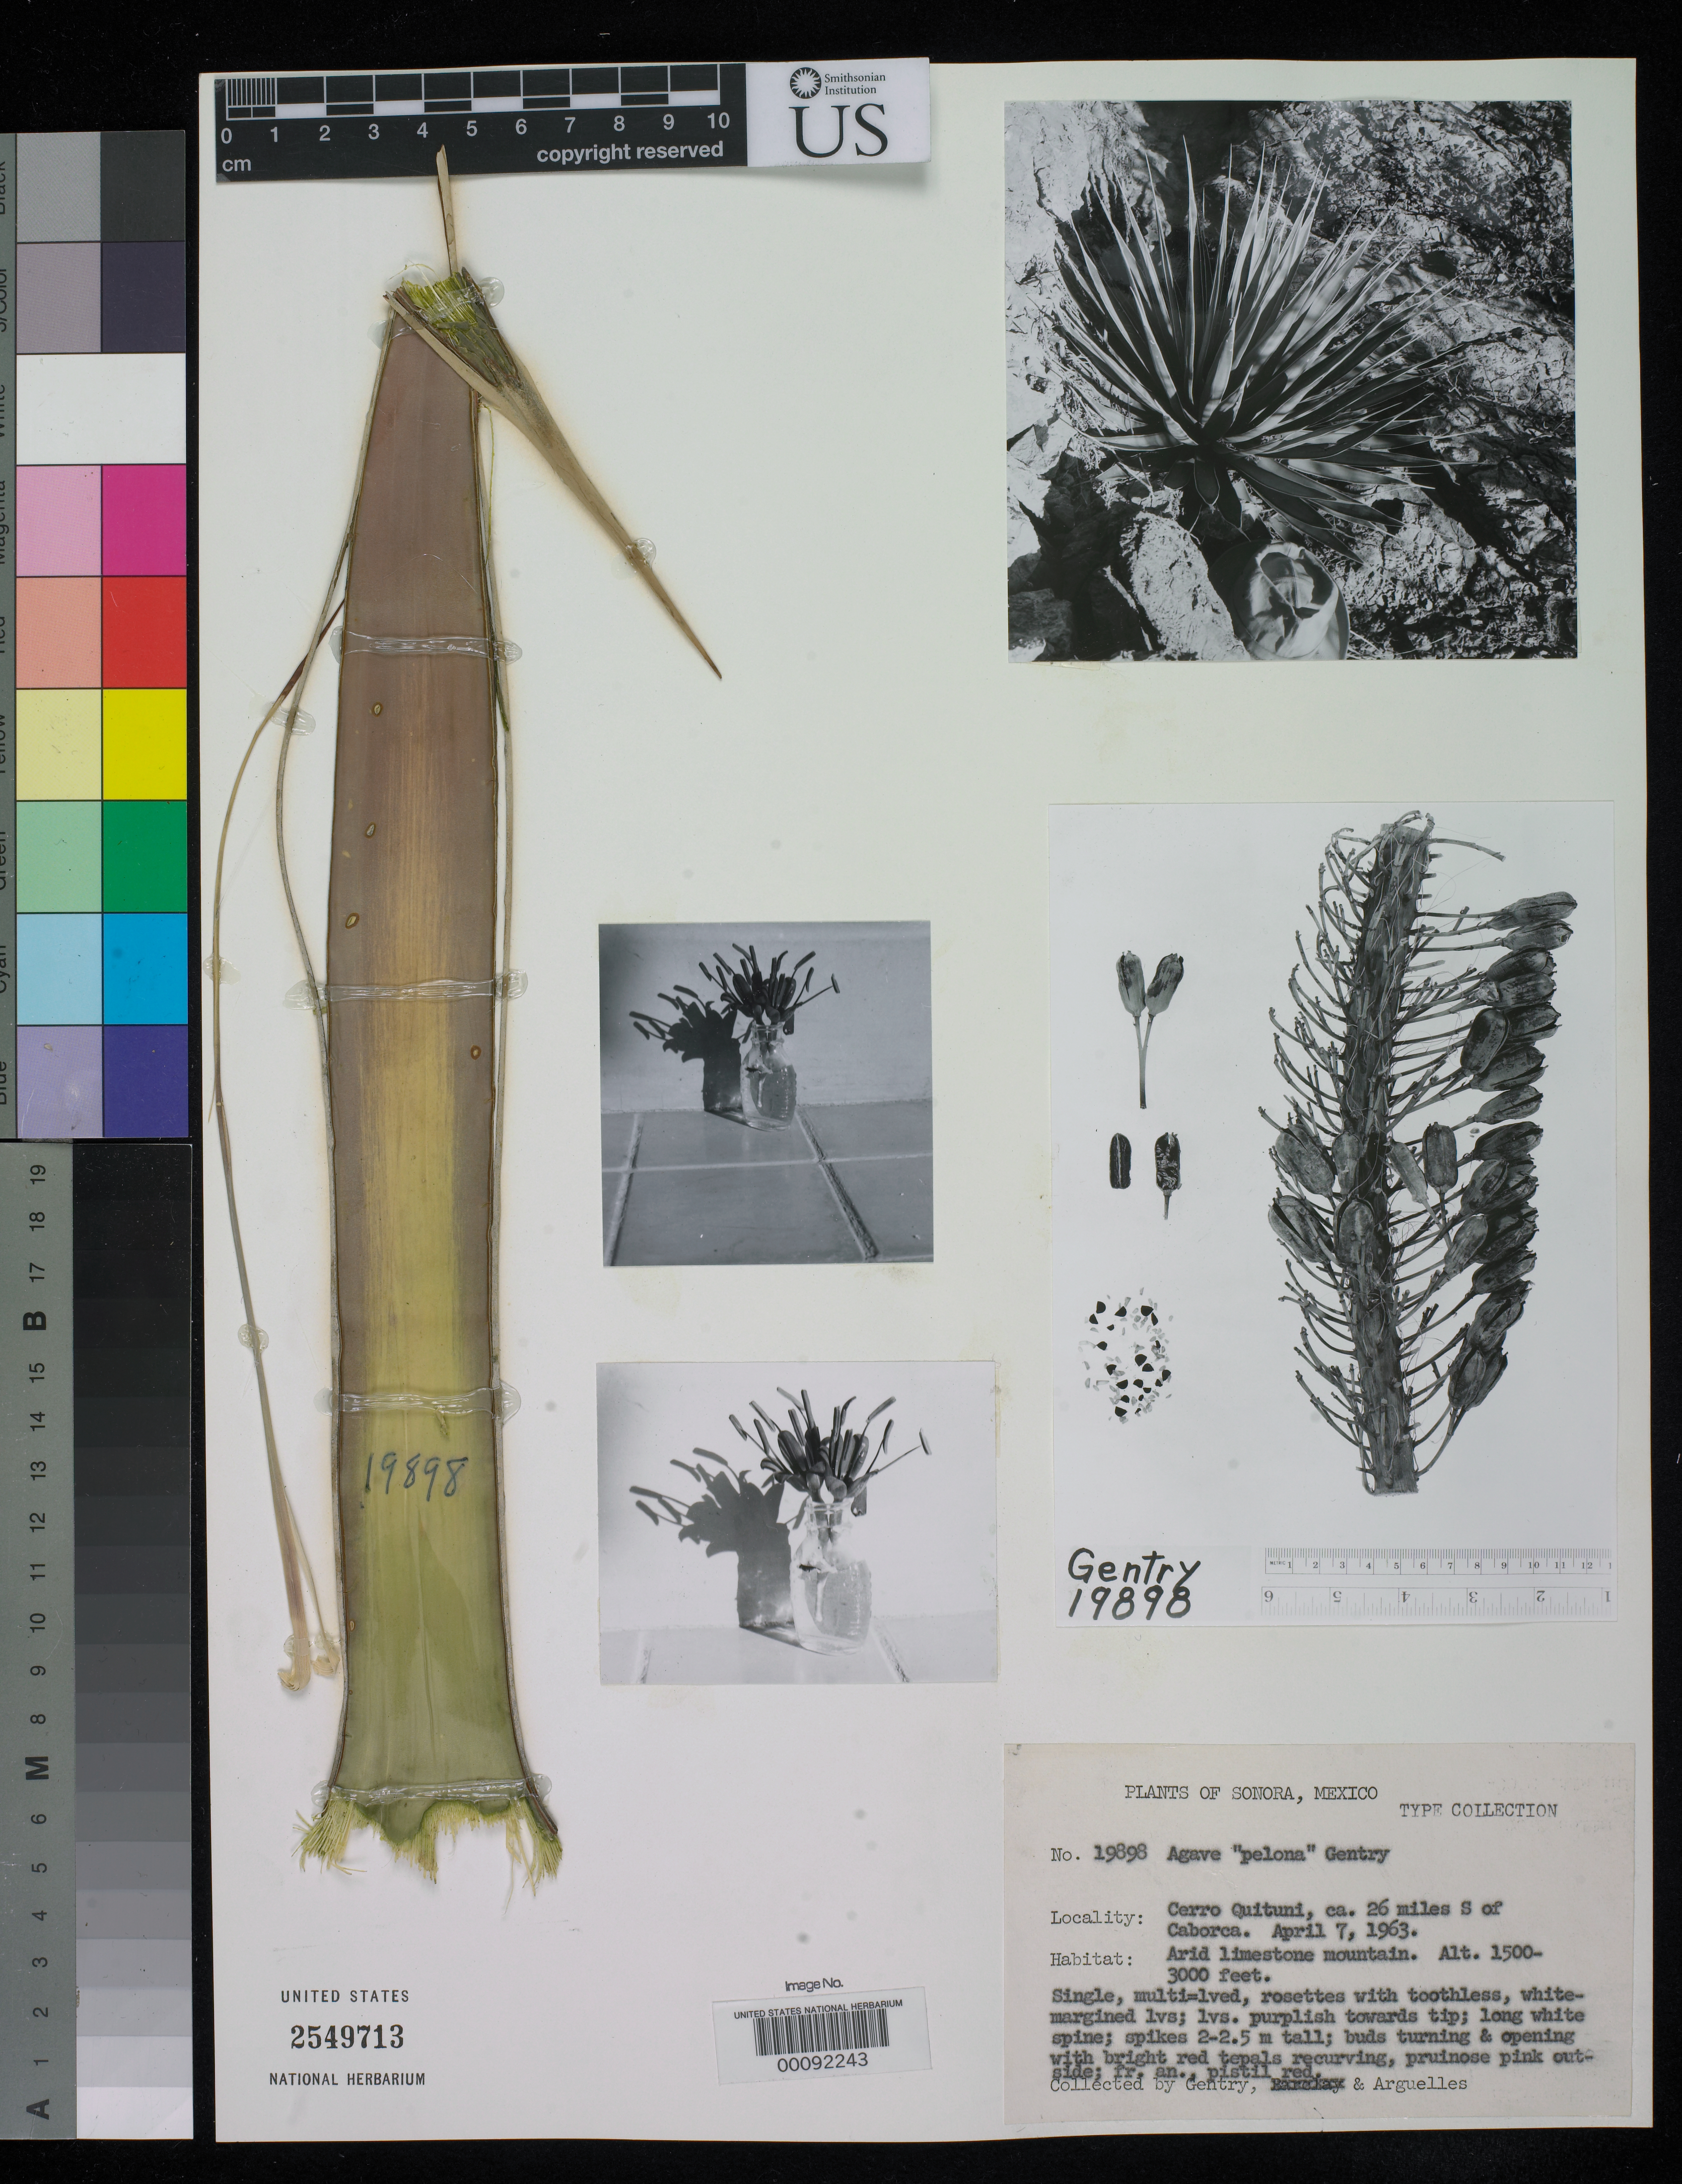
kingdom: Plantae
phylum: Tracheophyta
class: Liliopsida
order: Asparagales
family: Asparagaceae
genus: Agave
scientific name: Agave pelona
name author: Gentry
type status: Holotype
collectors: H. S. Gentry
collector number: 19898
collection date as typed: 07 Apr 1963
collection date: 1963-04-07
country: Mexico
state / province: Sonora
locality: Cerro Quituni, ca. 26 mi S of Caborca.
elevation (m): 457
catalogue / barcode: US 2549713